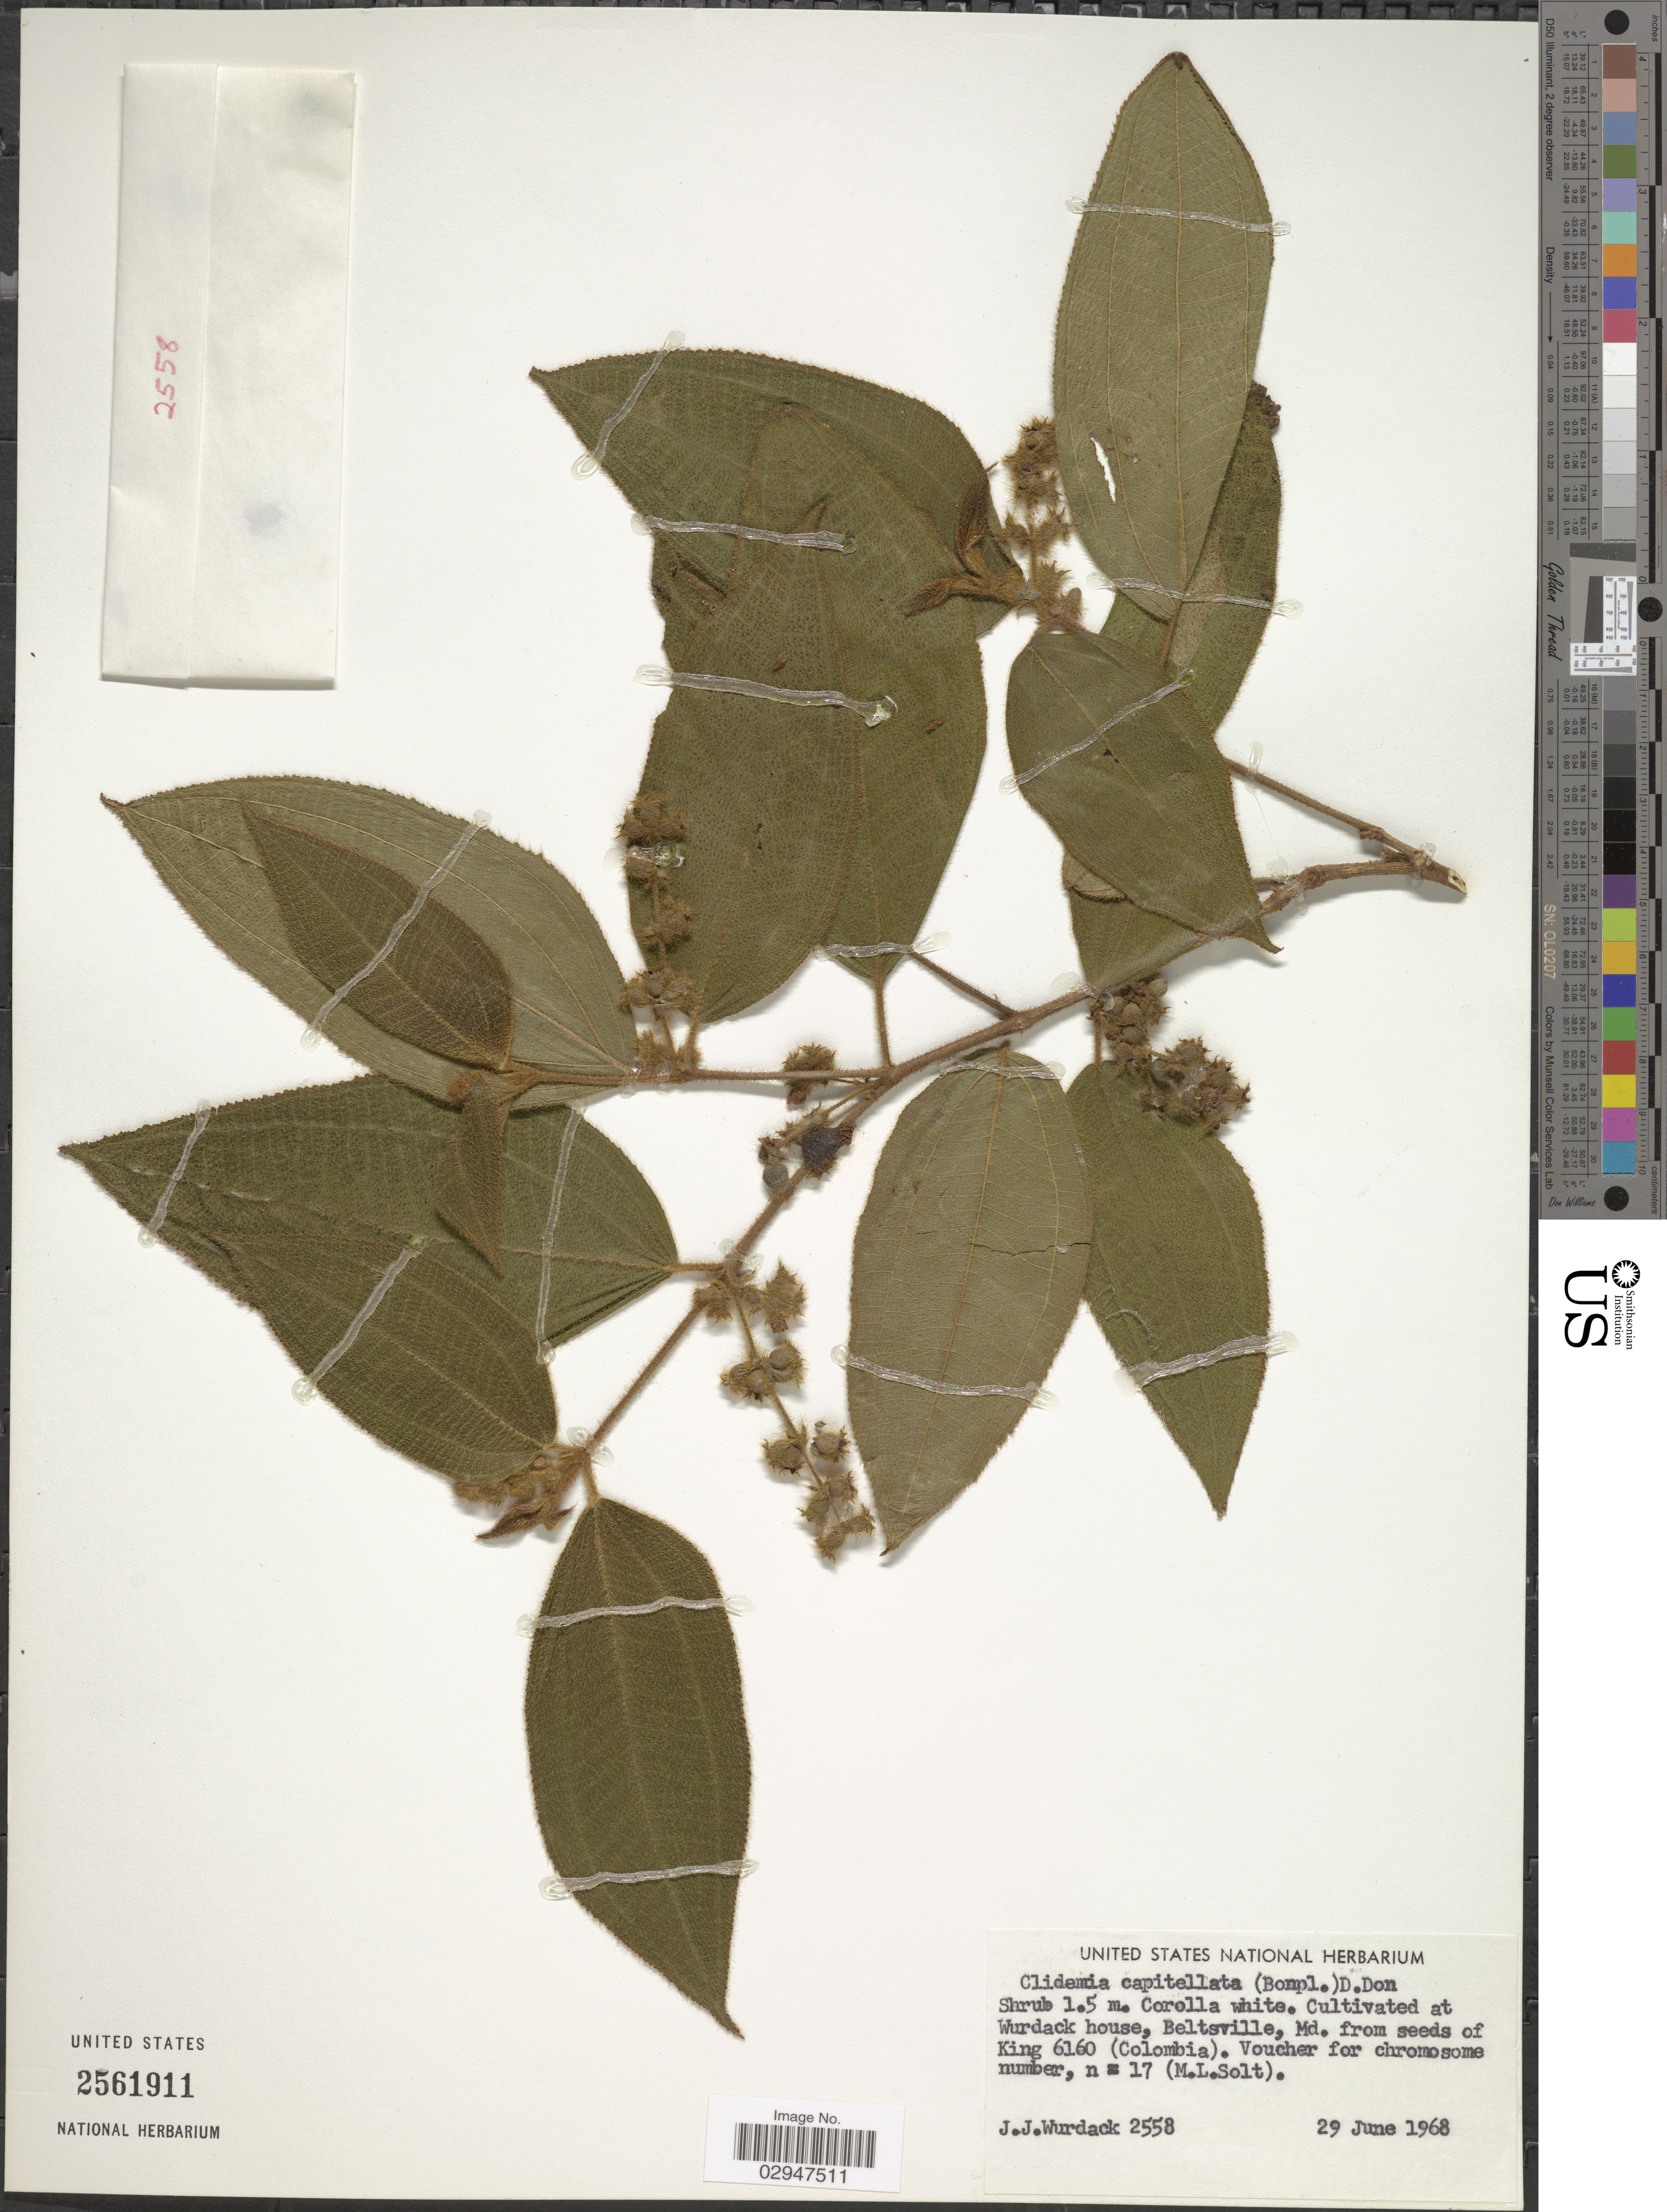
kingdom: Plantae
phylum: Tracheophyta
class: Magnoliopsida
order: Myrtales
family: Melastomataceae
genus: Clidemia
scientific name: Clidemia capitellata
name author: (Bonpl.) D. Don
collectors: J. J. Wurdack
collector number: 2558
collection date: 1968-06-29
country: United States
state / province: Maryland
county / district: Prince George's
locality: Wurdack house, Beltsville, Md.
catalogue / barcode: US 2561911